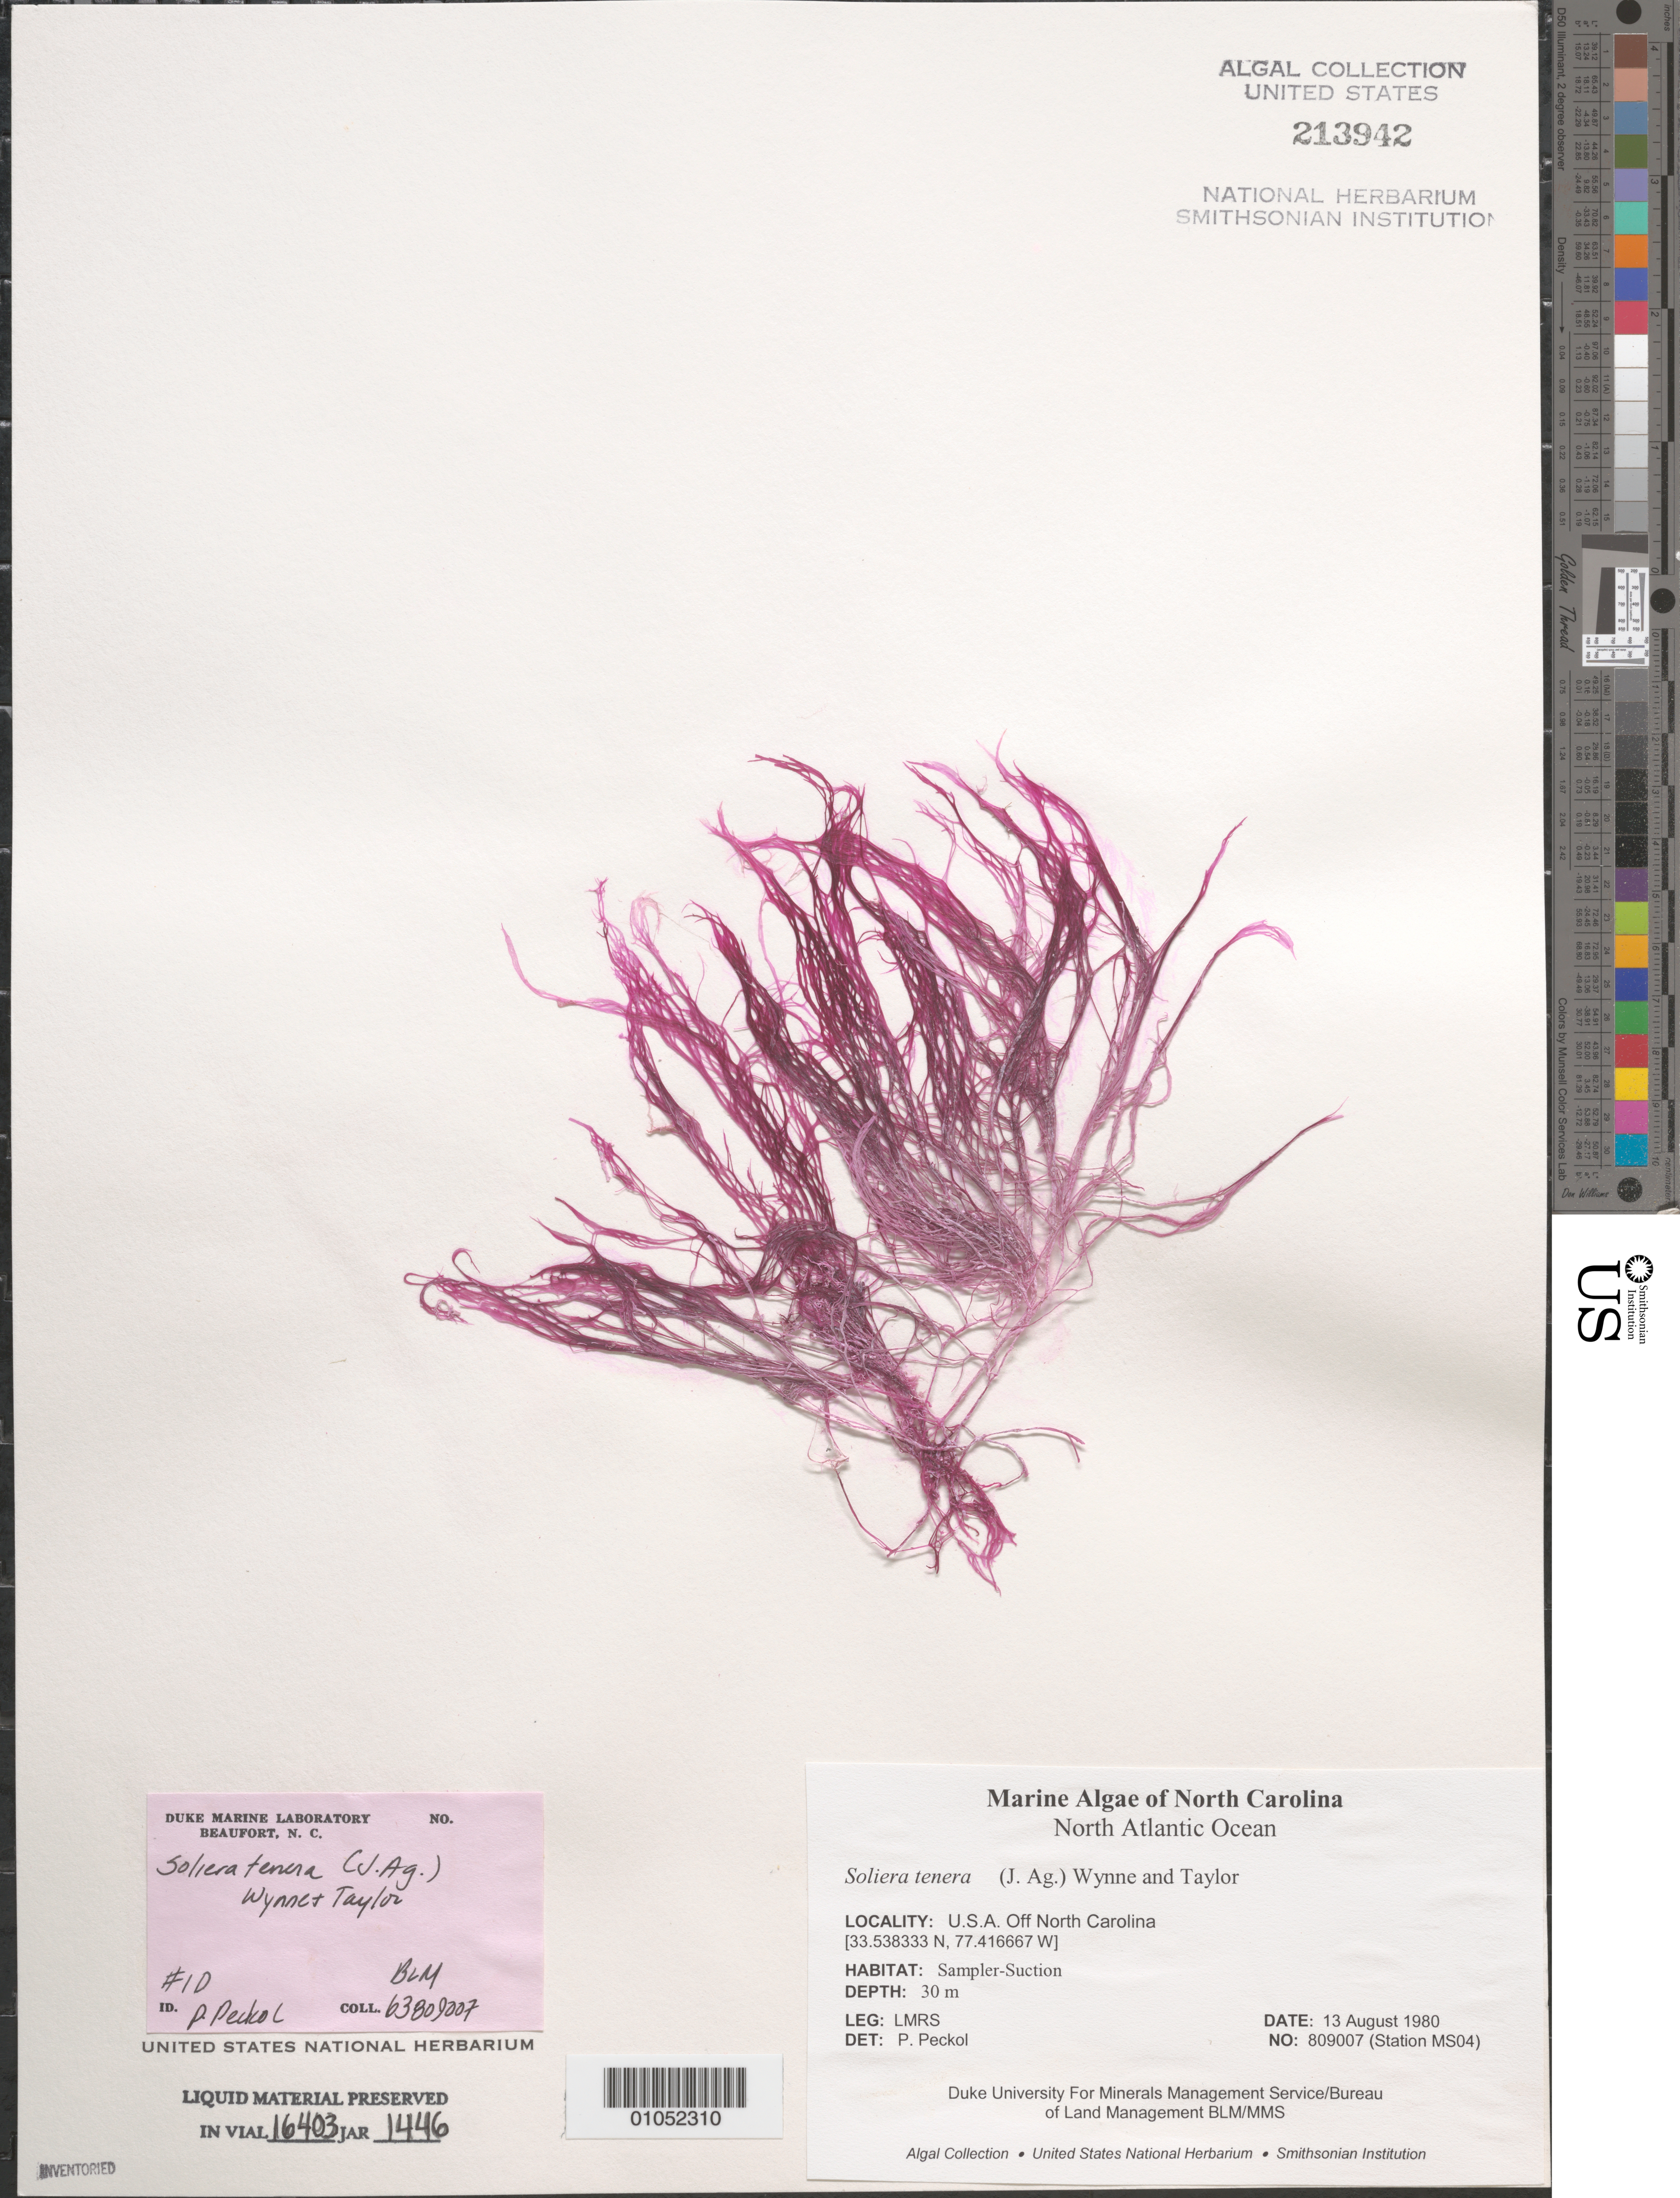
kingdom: Plantae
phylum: Rhodophyta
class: Florideophyceae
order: Gigartinales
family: Solieriaceae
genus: Solieria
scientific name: Solieria filiformis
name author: (Kütz.) P.W. Gabrielson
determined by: Algae name updating Project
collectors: LMRS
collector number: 809007 (Station MS04)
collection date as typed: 13 Aug 1980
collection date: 1980-08-13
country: United States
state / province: North Carolina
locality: North Atlantic Ocean off North Carolina coast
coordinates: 33.538333 N, 77.416667 W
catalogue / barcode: US 213942